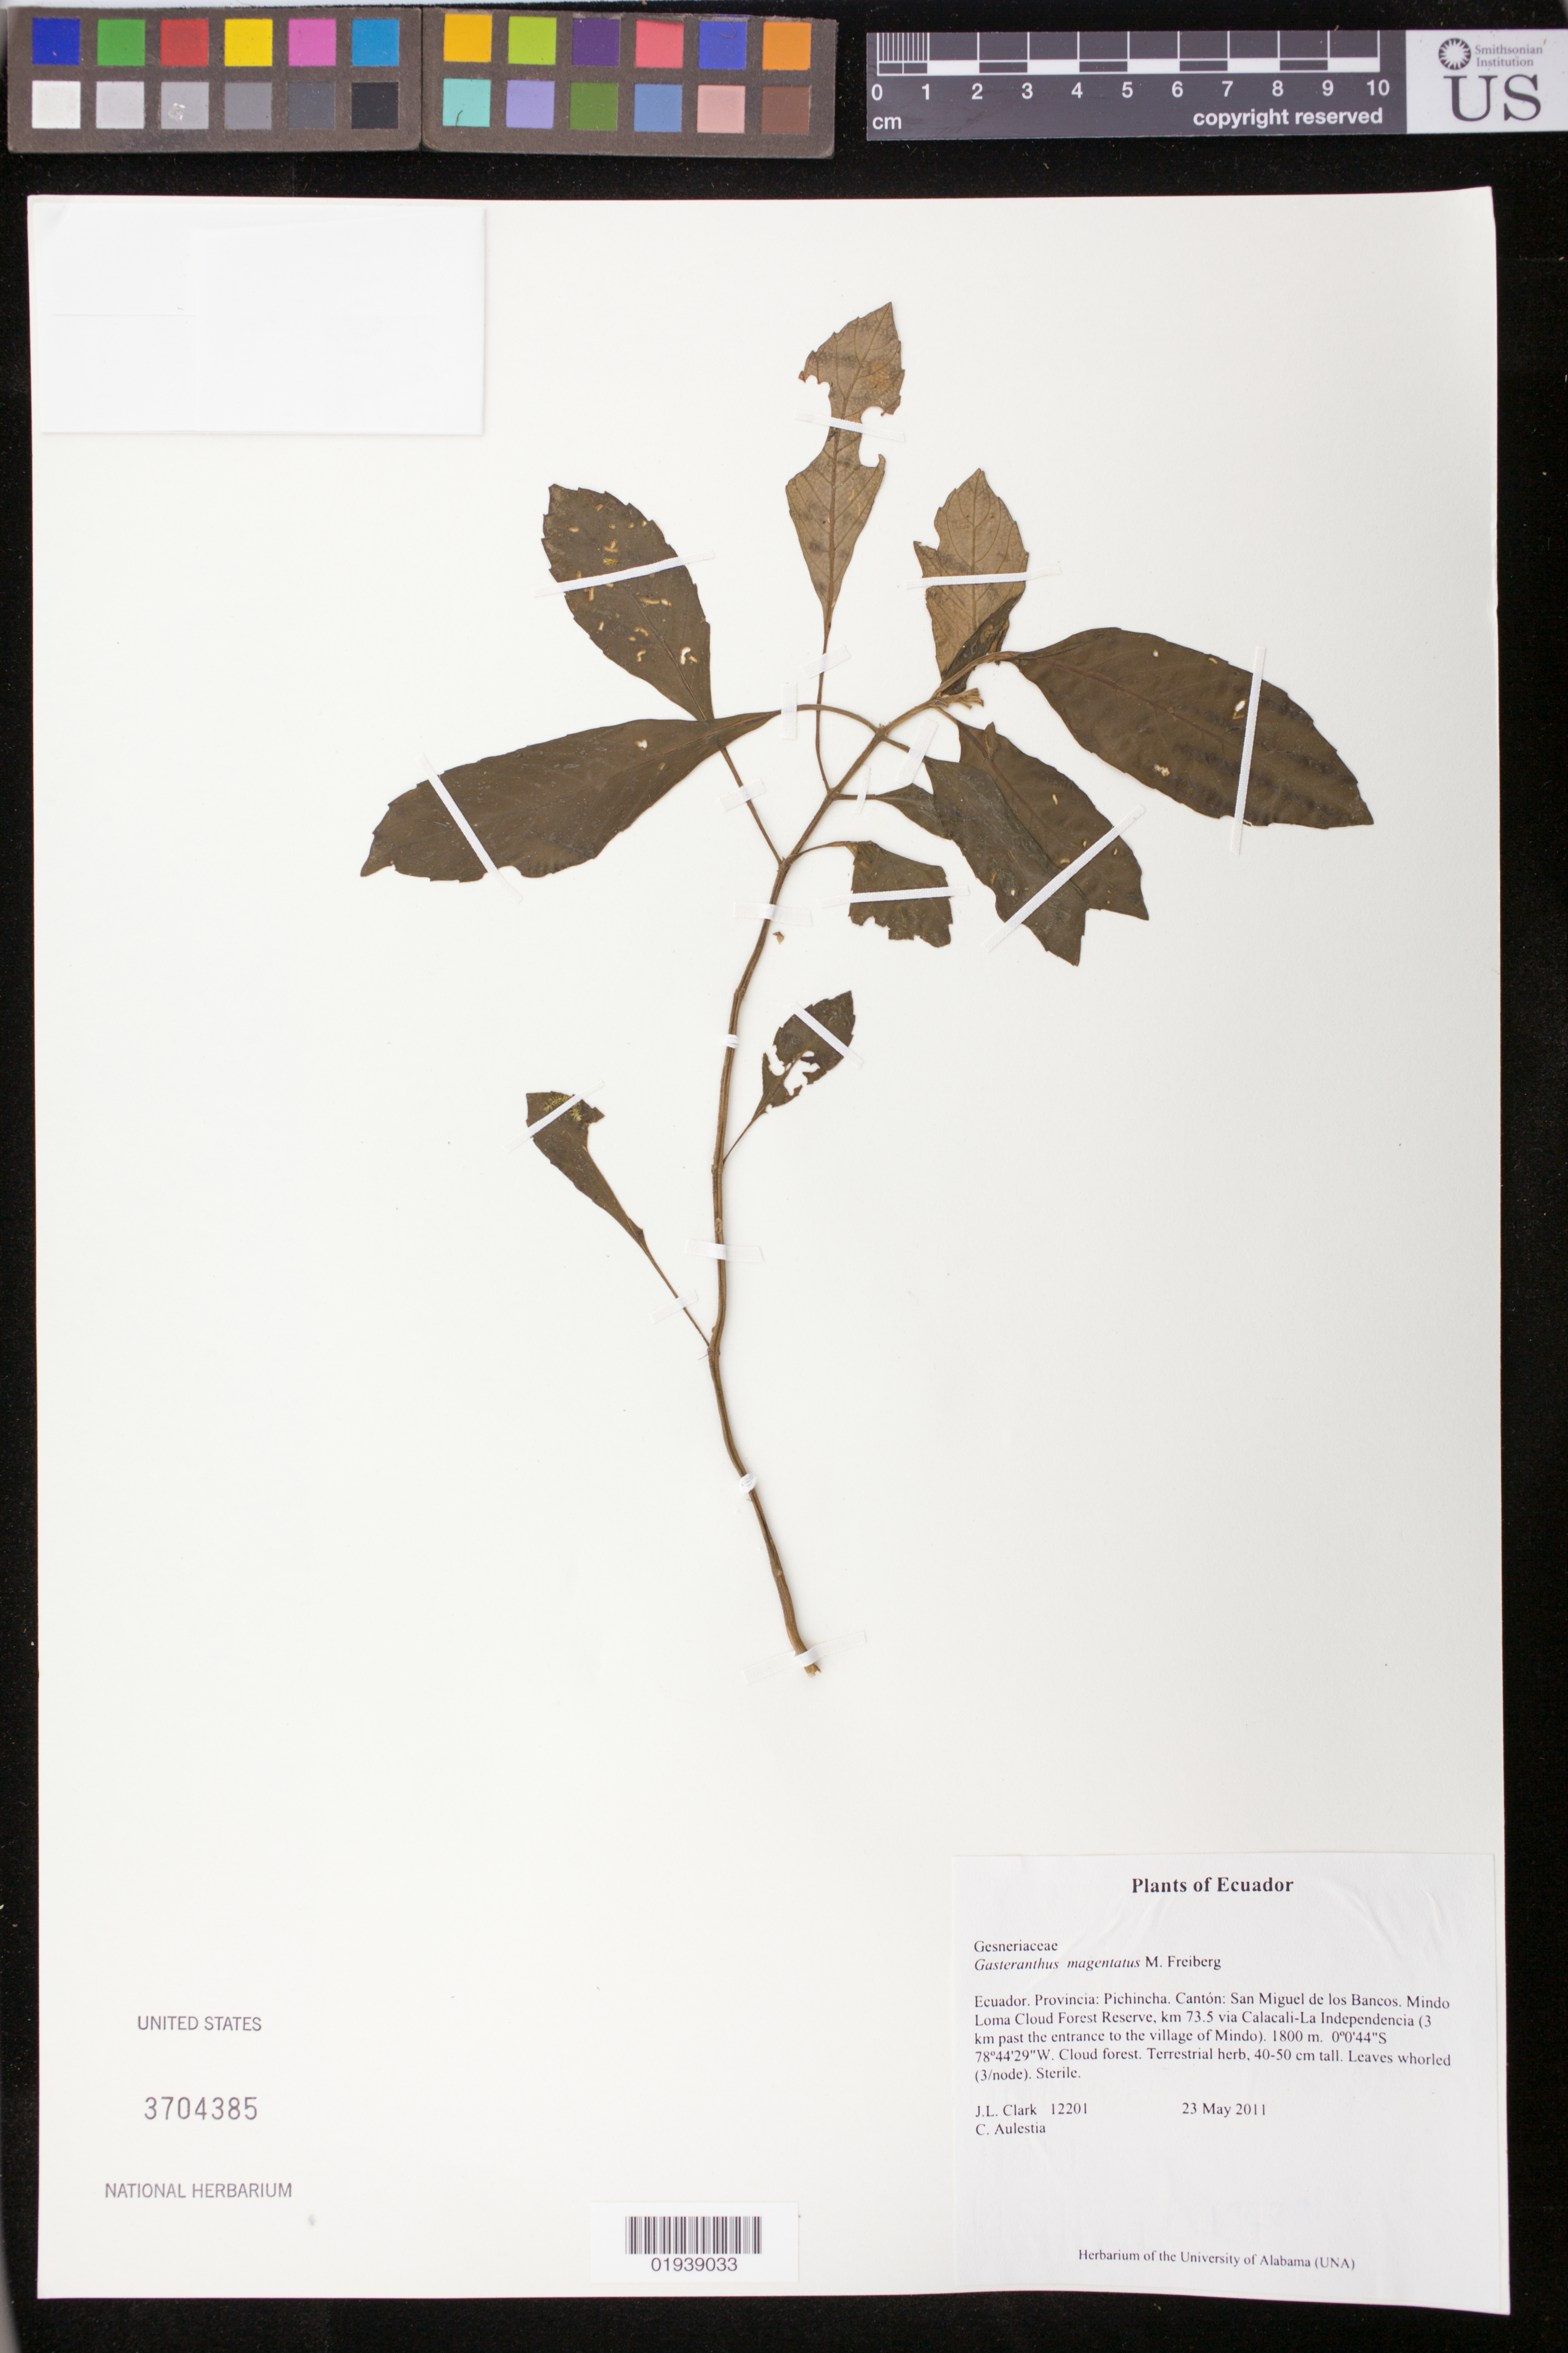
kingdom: Plantae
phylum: Tracheophyta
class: Magnoliopsida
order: Lamiales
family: Gesneriaceae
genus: Gasteranthus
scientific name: Gasteranthus magentatus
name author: M. Freiberg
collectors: J. L. Clark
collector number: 12201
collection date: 2011-05-23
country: Ecuador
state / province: Pichincha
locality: Canton: San Miguel de los Bancos. Mindo Loma Cloud Forest Reserve, km 73.5 via Calacali-La Independencia (3 km past the entrance to the village of Mindo).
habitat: Cloud forest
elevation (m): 1800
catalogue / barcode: US 3704385